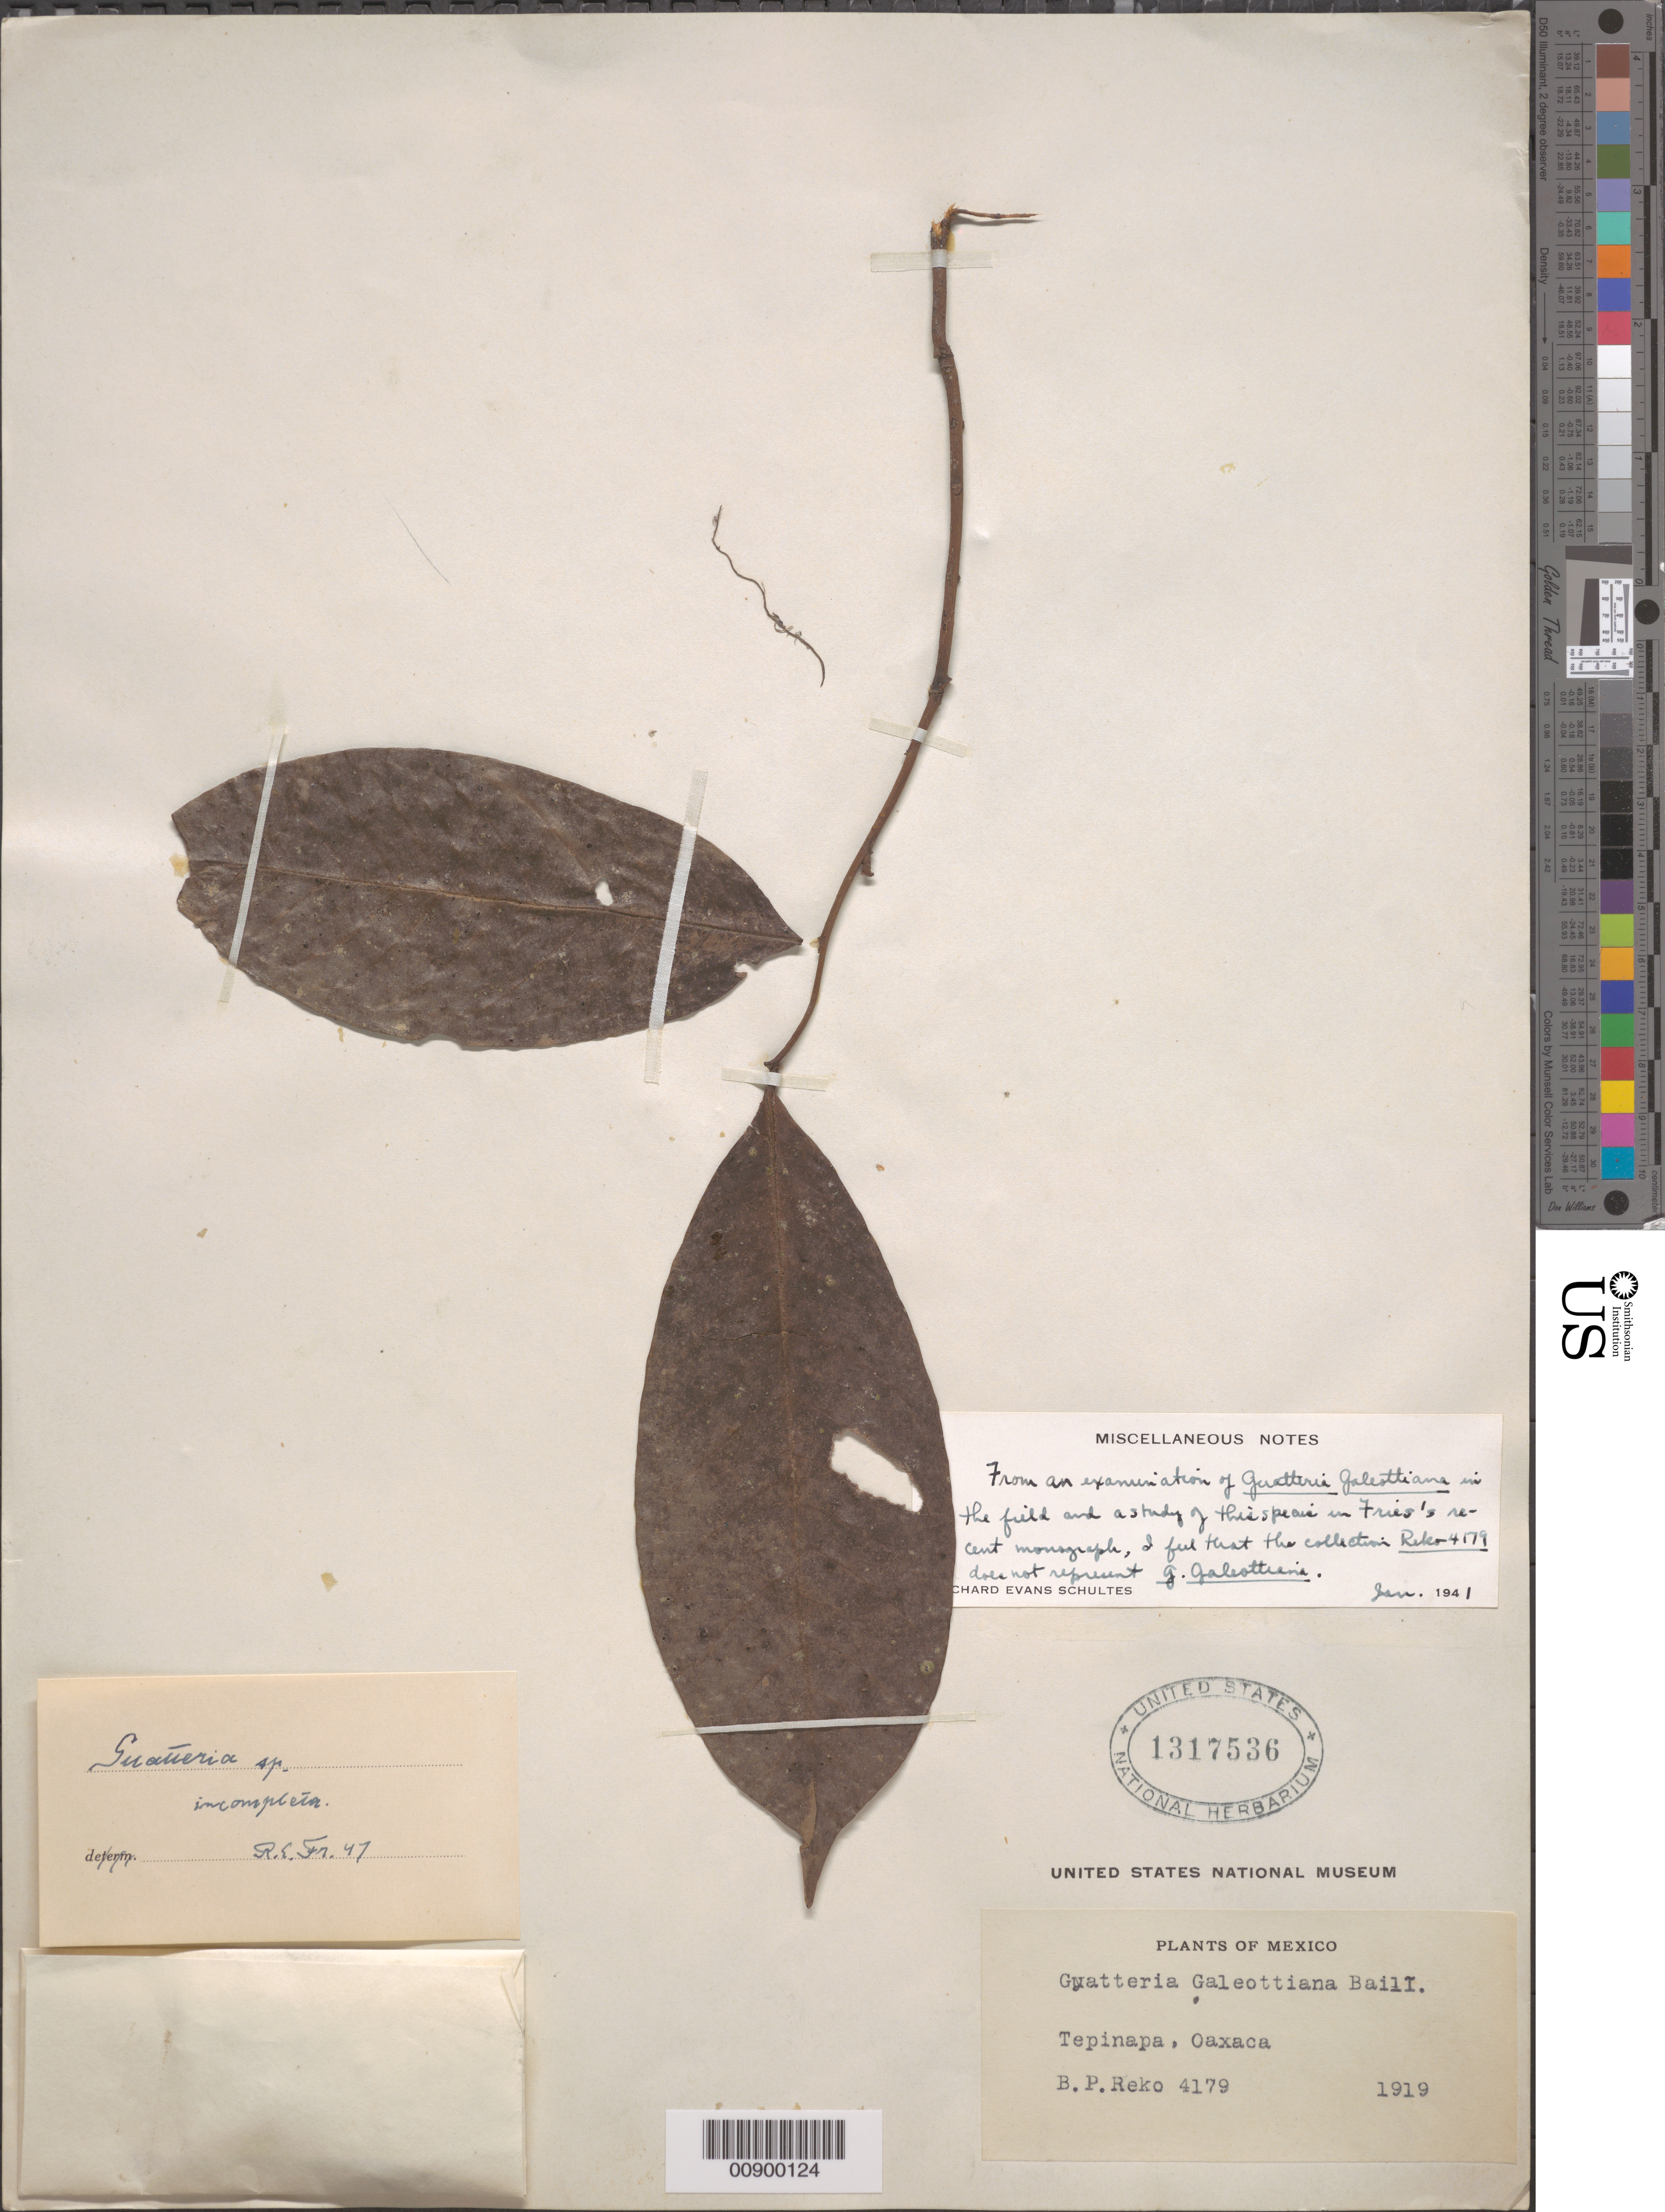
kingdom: Plantae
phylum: Tracheophyta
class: Magnoliopsida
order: Magnoliales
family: Annonaceae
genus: Guatteria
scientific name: Guatteria galeottiana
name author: Baill.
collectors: B. P. Reko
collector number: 4179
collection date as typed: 1919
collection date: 1919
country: Mexico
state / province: Oaxaca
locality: Tepinapa, Oaxaca.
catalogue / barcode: US 1317536